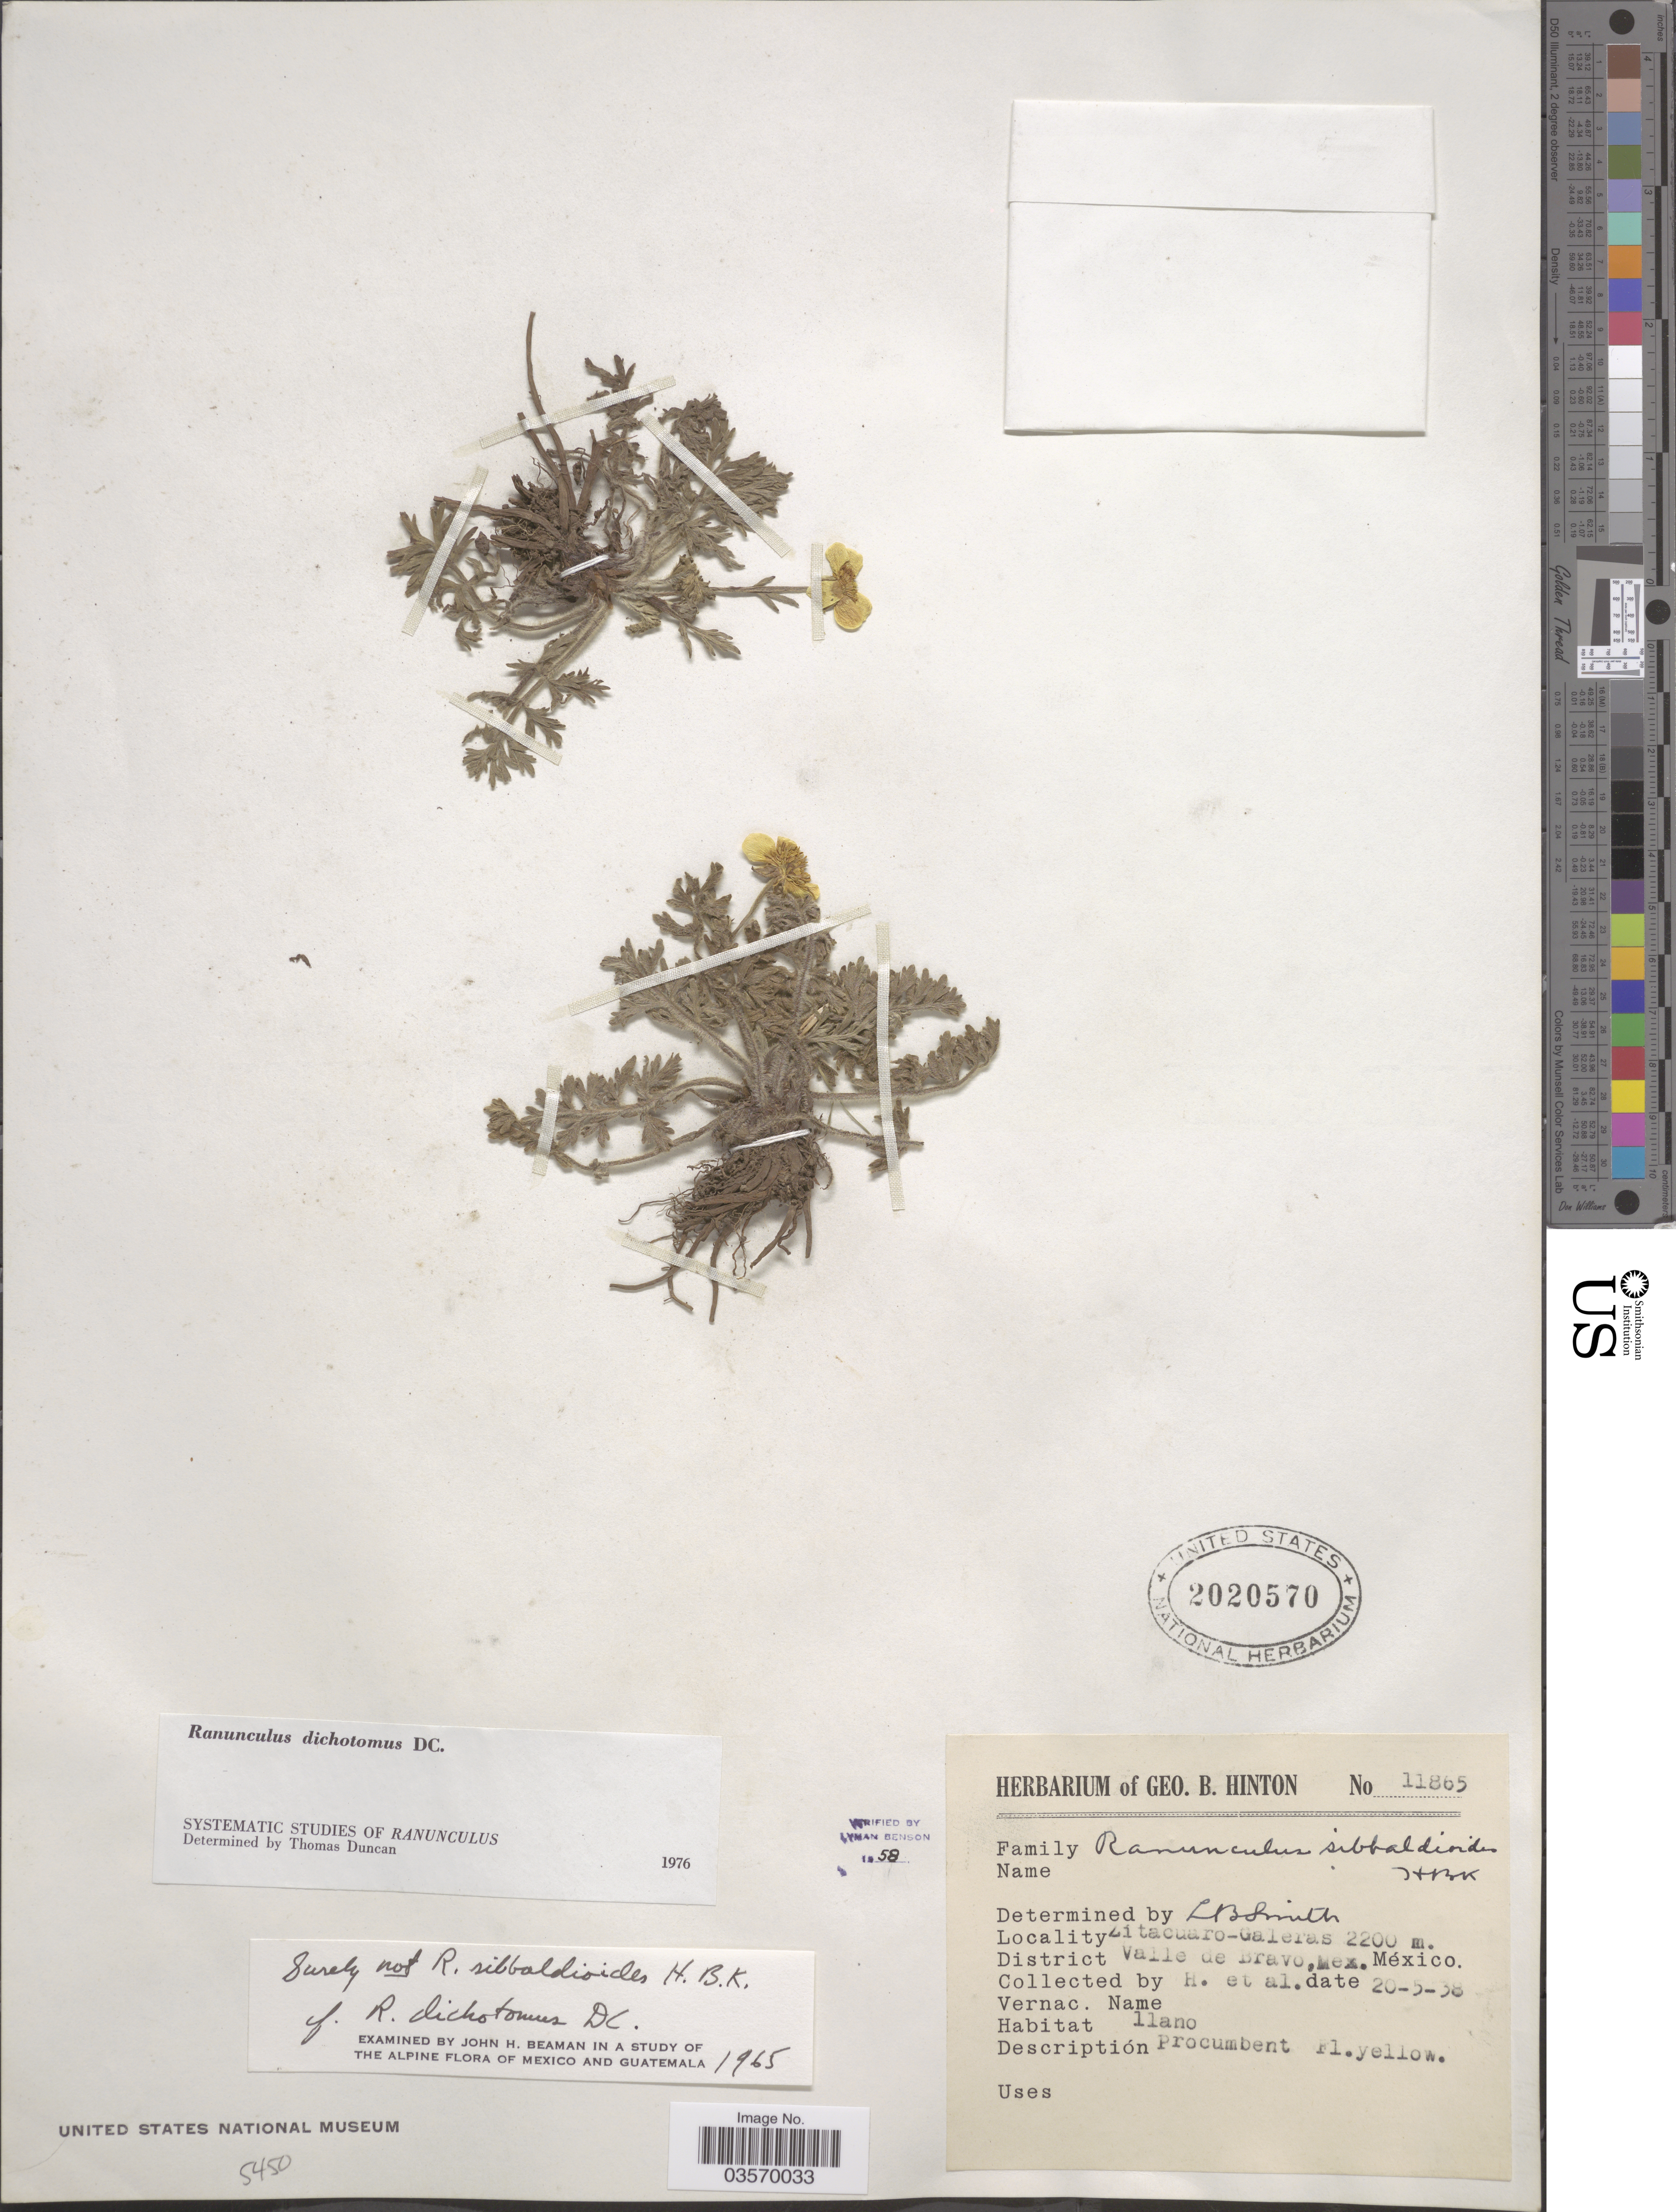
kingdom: Plantae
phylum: Tracheophyta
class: Magnoliopsida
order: Ranunculales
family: Ranunculaceae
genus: Ranunculus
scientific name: Ranunculus dichotomus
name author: Moc. & Sessé ex DC.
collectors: G. B. Hinton & et al.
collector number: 11865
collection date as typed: Transcribed d/m/y: 20/5/38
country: Mexico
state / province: México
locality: Zitacuaro-Galeras. District Valle de Bravo.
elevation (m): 2200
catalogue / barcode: US 2020570